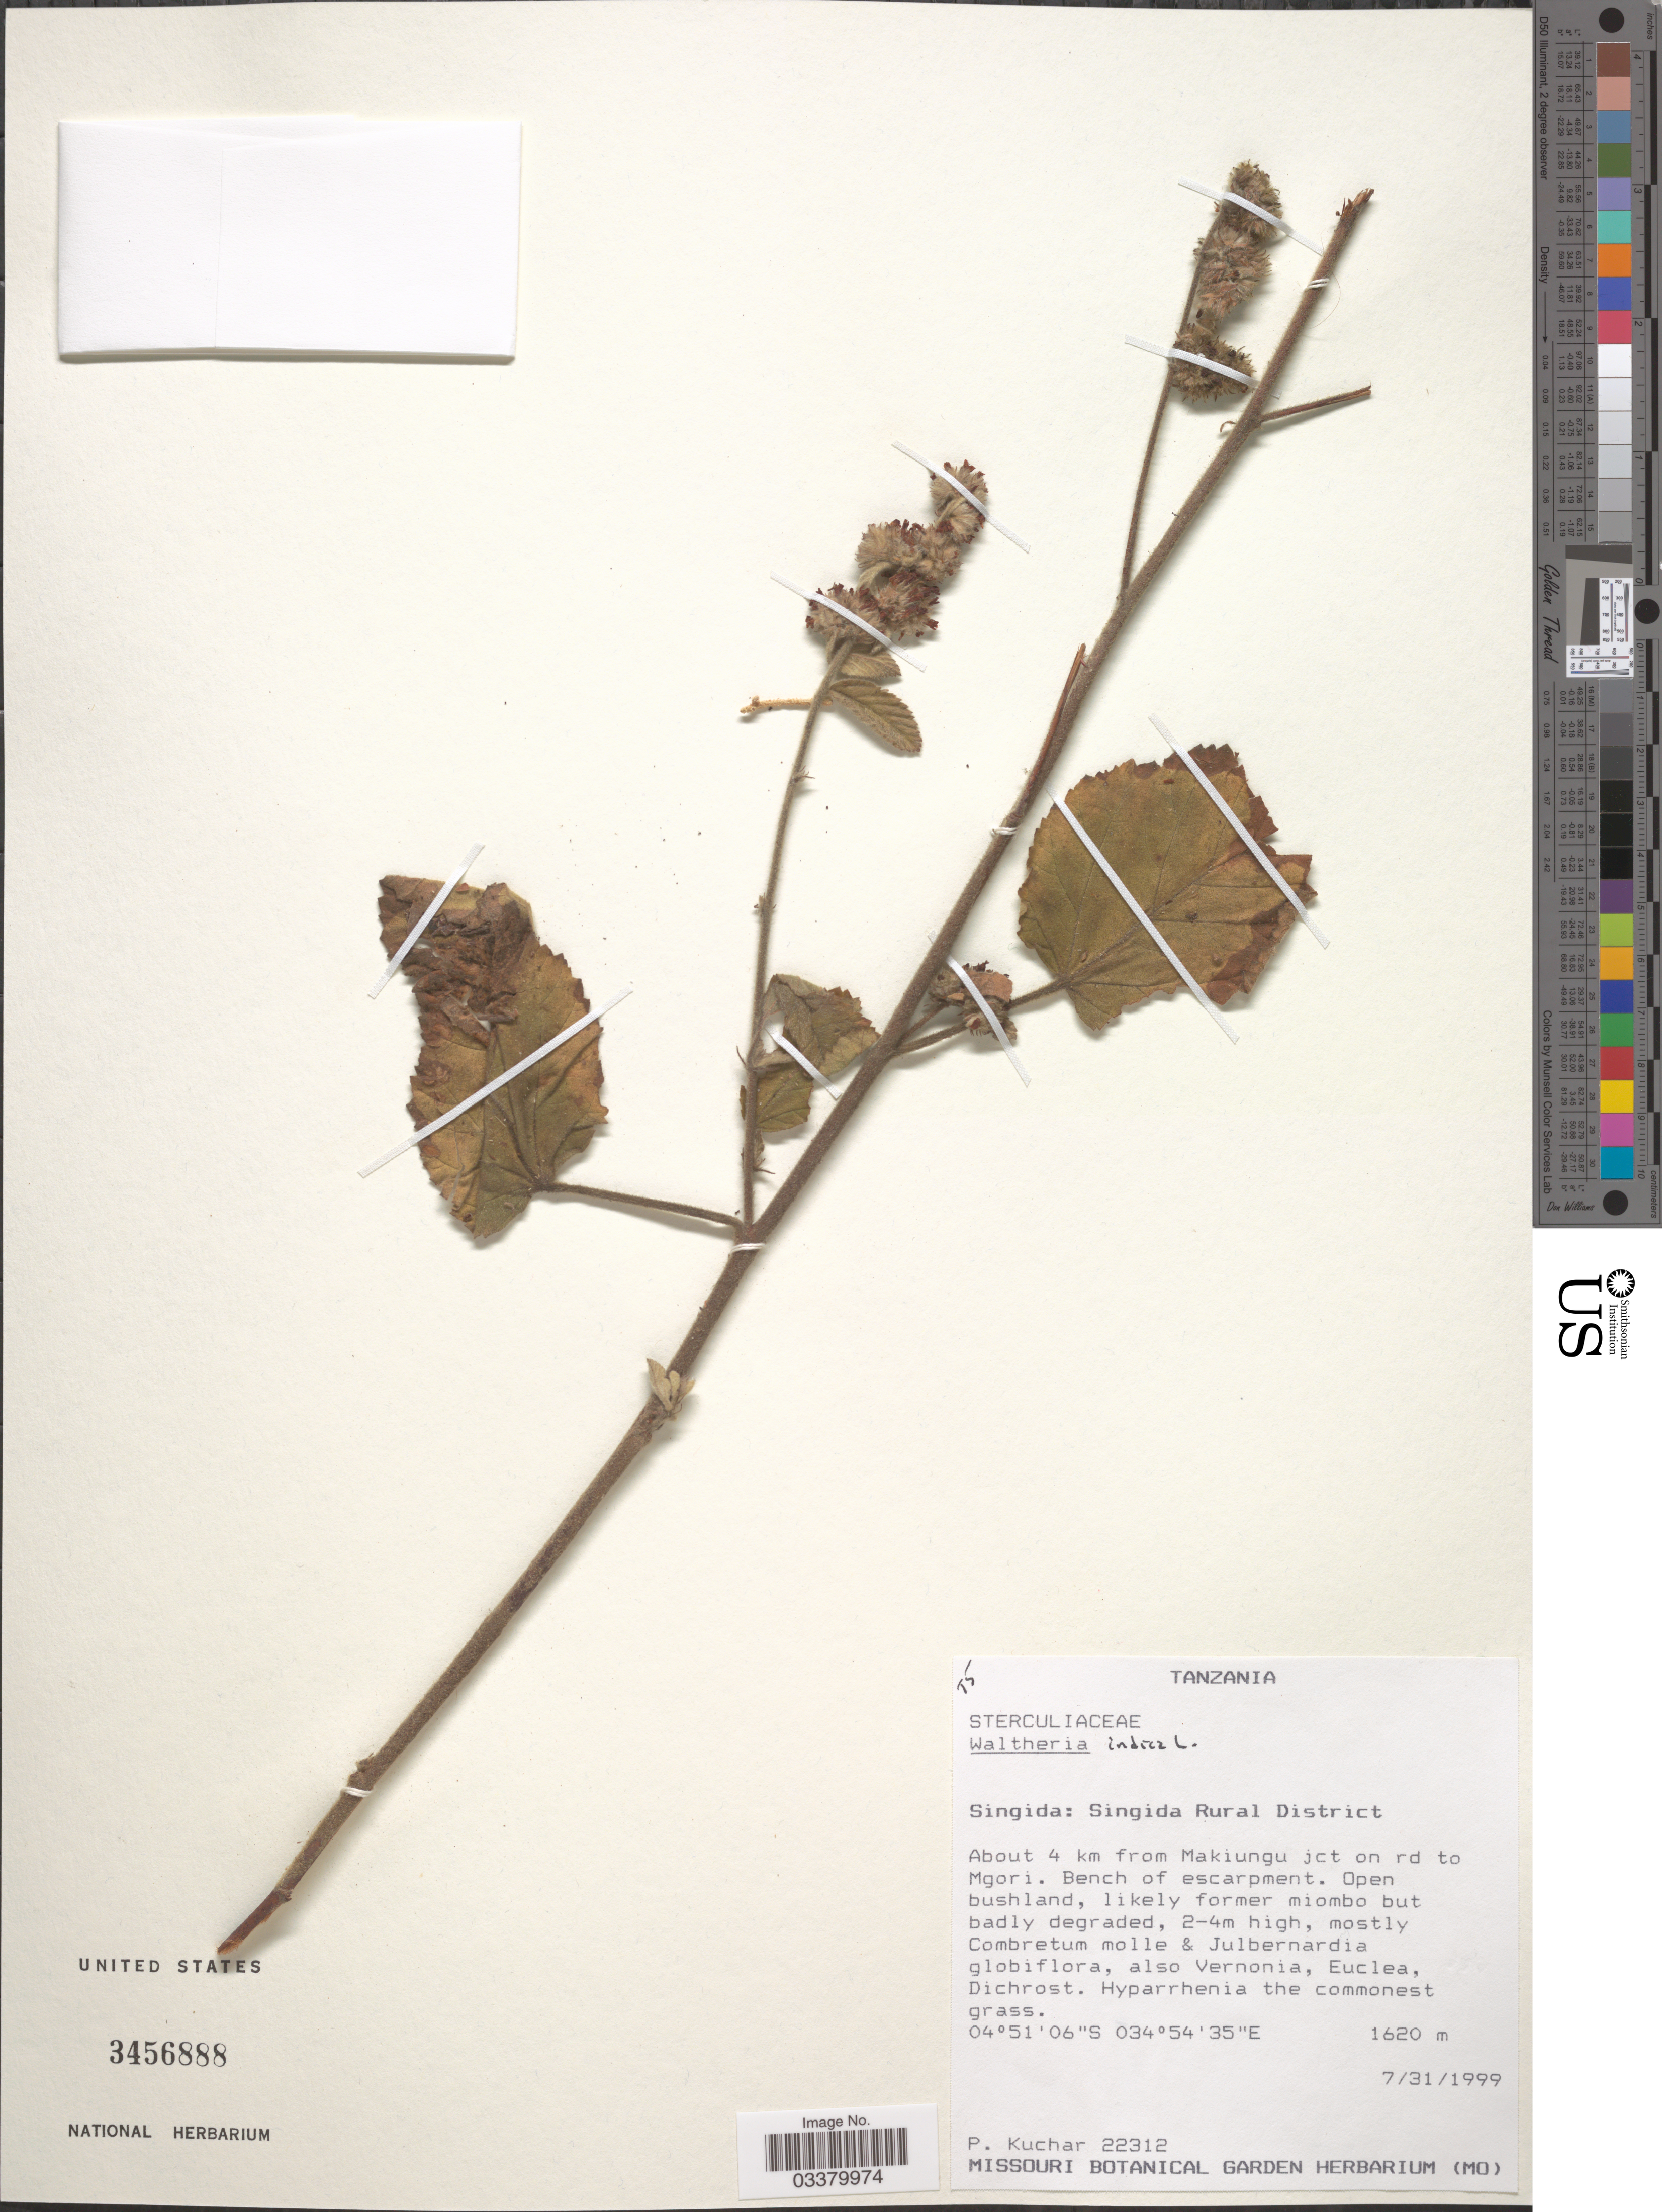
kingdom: Plantae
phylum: Tracheophyta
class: Magnoliopsida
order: Malvales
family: Malvaceae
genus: Waltheria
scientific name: Waltheria indica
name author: L.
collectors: P. Kuchar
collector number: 22312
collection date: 1999-07-31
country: Tanzania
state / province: Singida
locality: Singida Rural District. About 4 km from Makiungu jct on rd to Mgori. Bench of escarpment.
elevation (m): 1620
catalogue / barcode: US 3456888